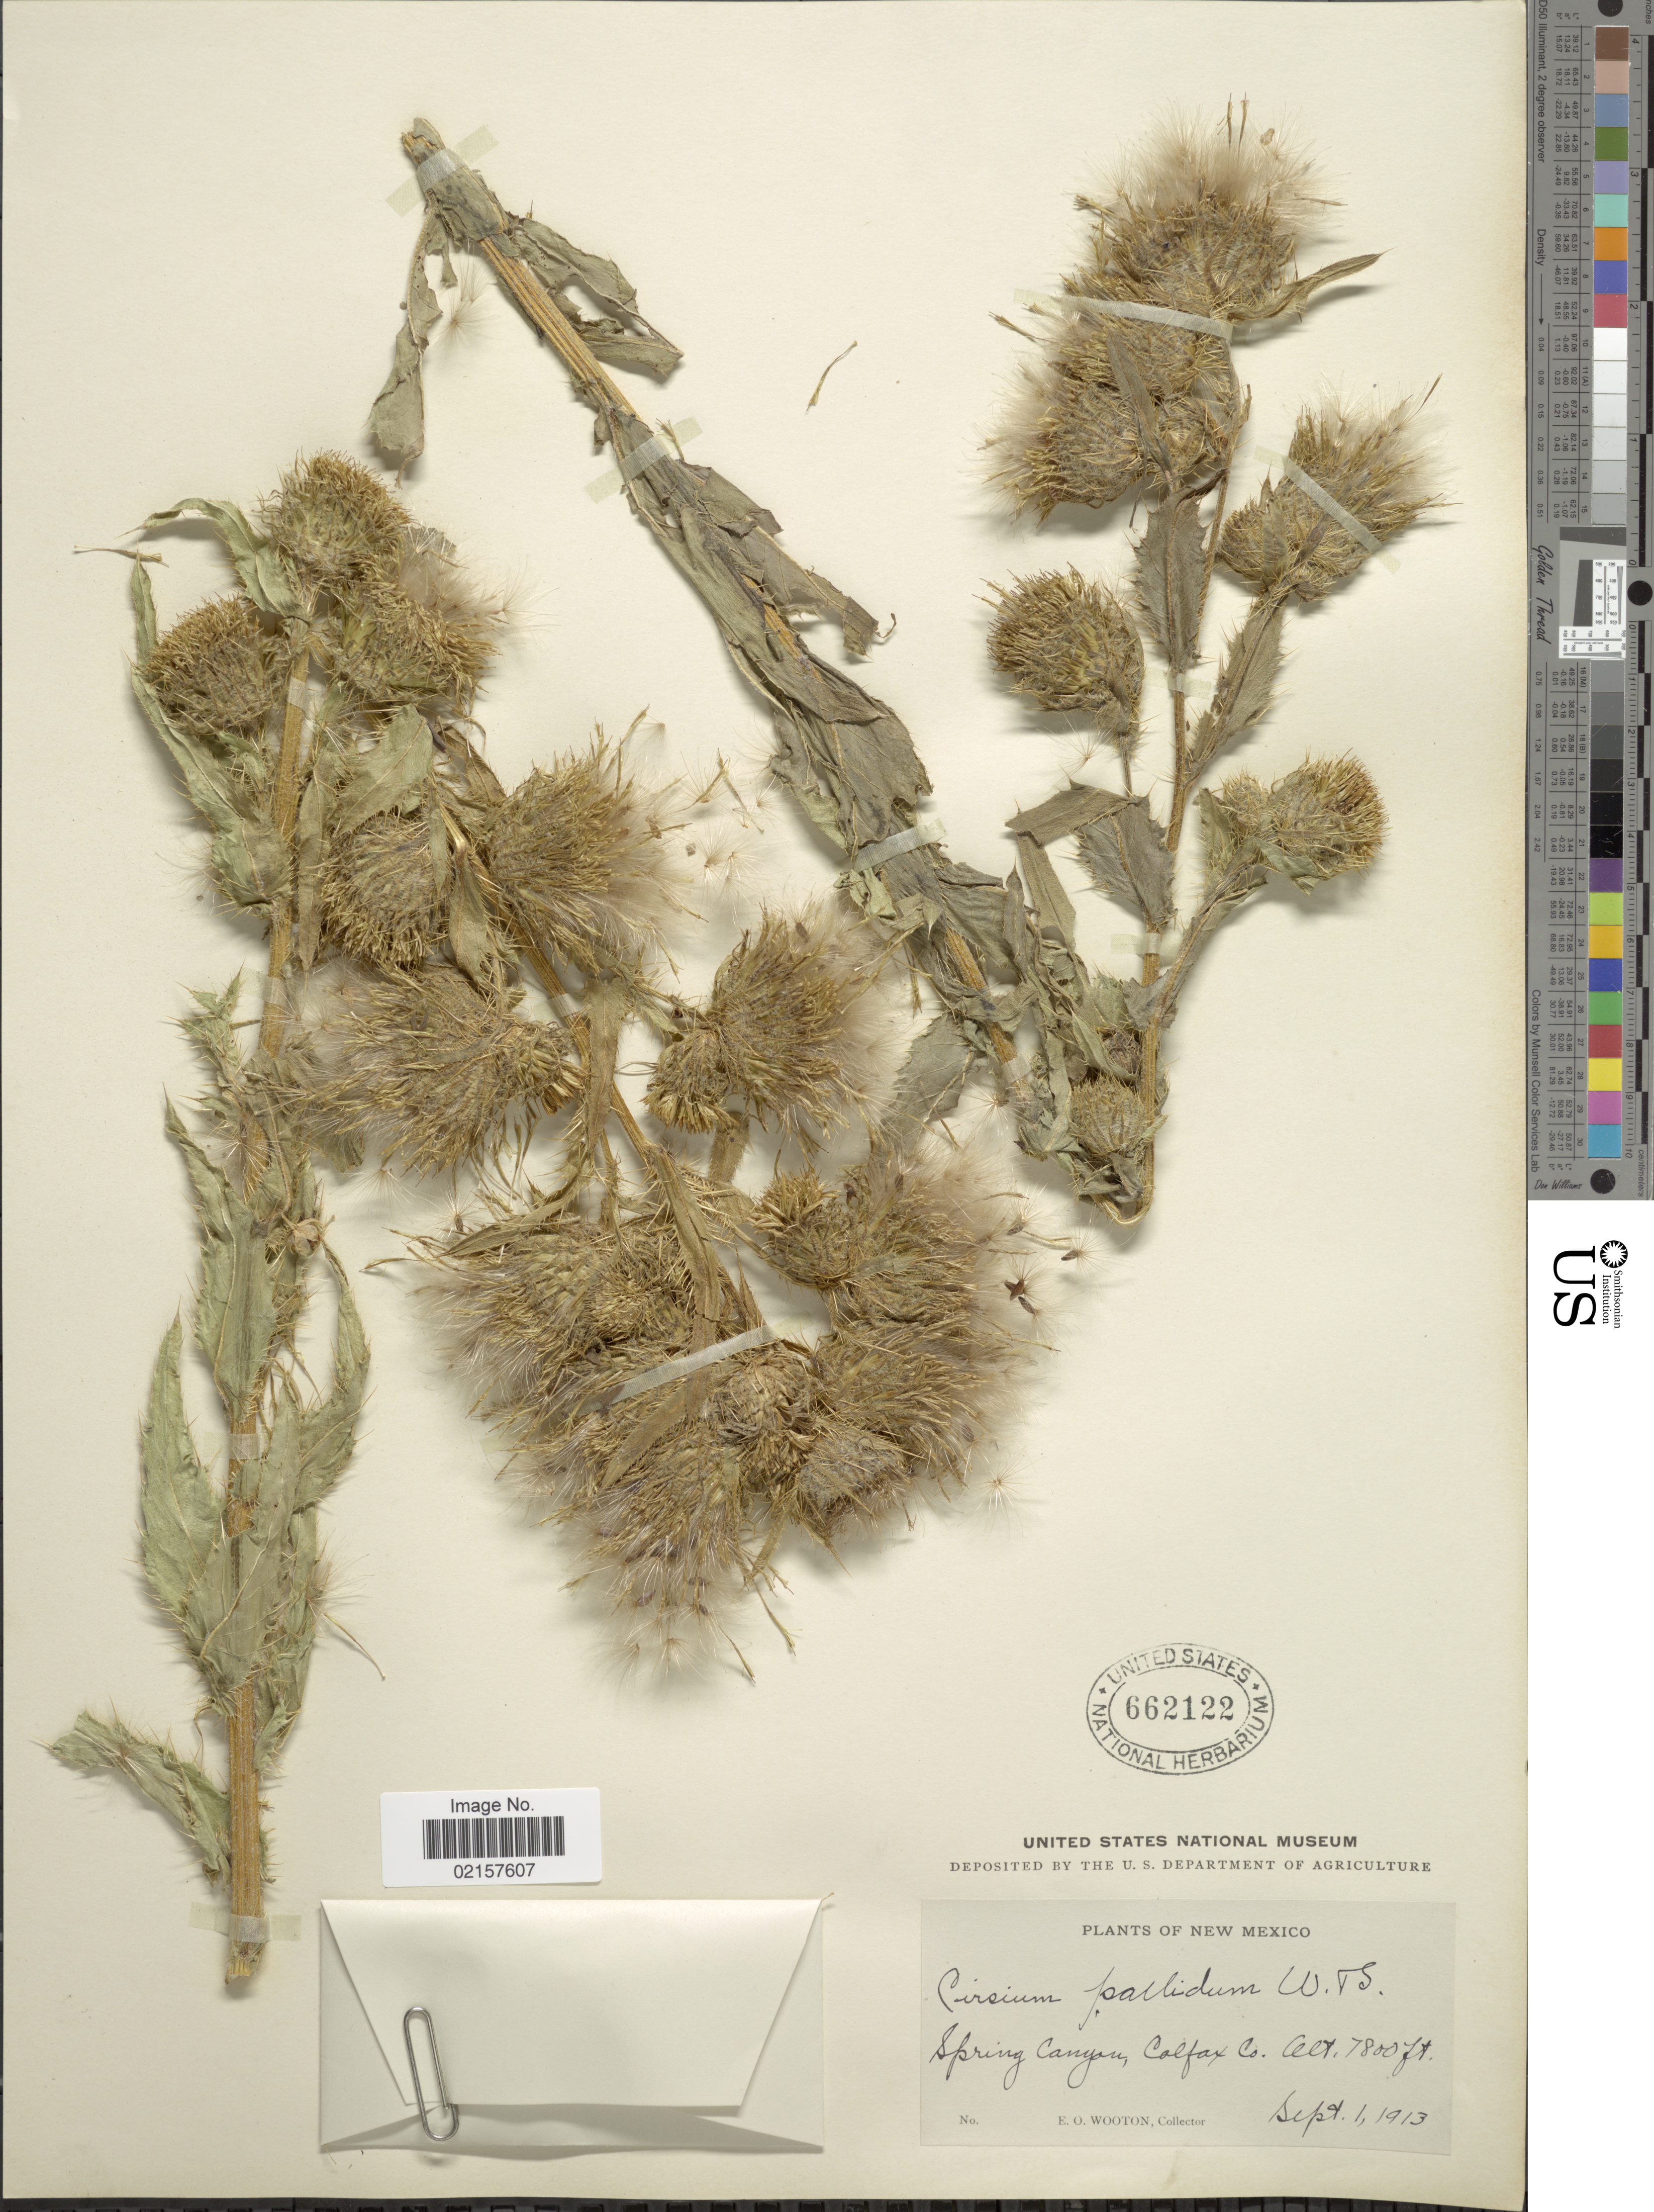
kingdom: Plantae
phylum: Tracheophyta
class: Magnoliopsida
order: Asterales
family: Asteraceae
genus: Cirsium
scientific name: Cirsium parryi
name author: (A. Gray) Petr.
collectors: E. O. Wooton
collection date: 1913-09-01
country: United States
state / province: New Mexico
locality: Spring Canyon, Colfax Co.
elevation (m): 2377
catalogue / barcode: US 662122